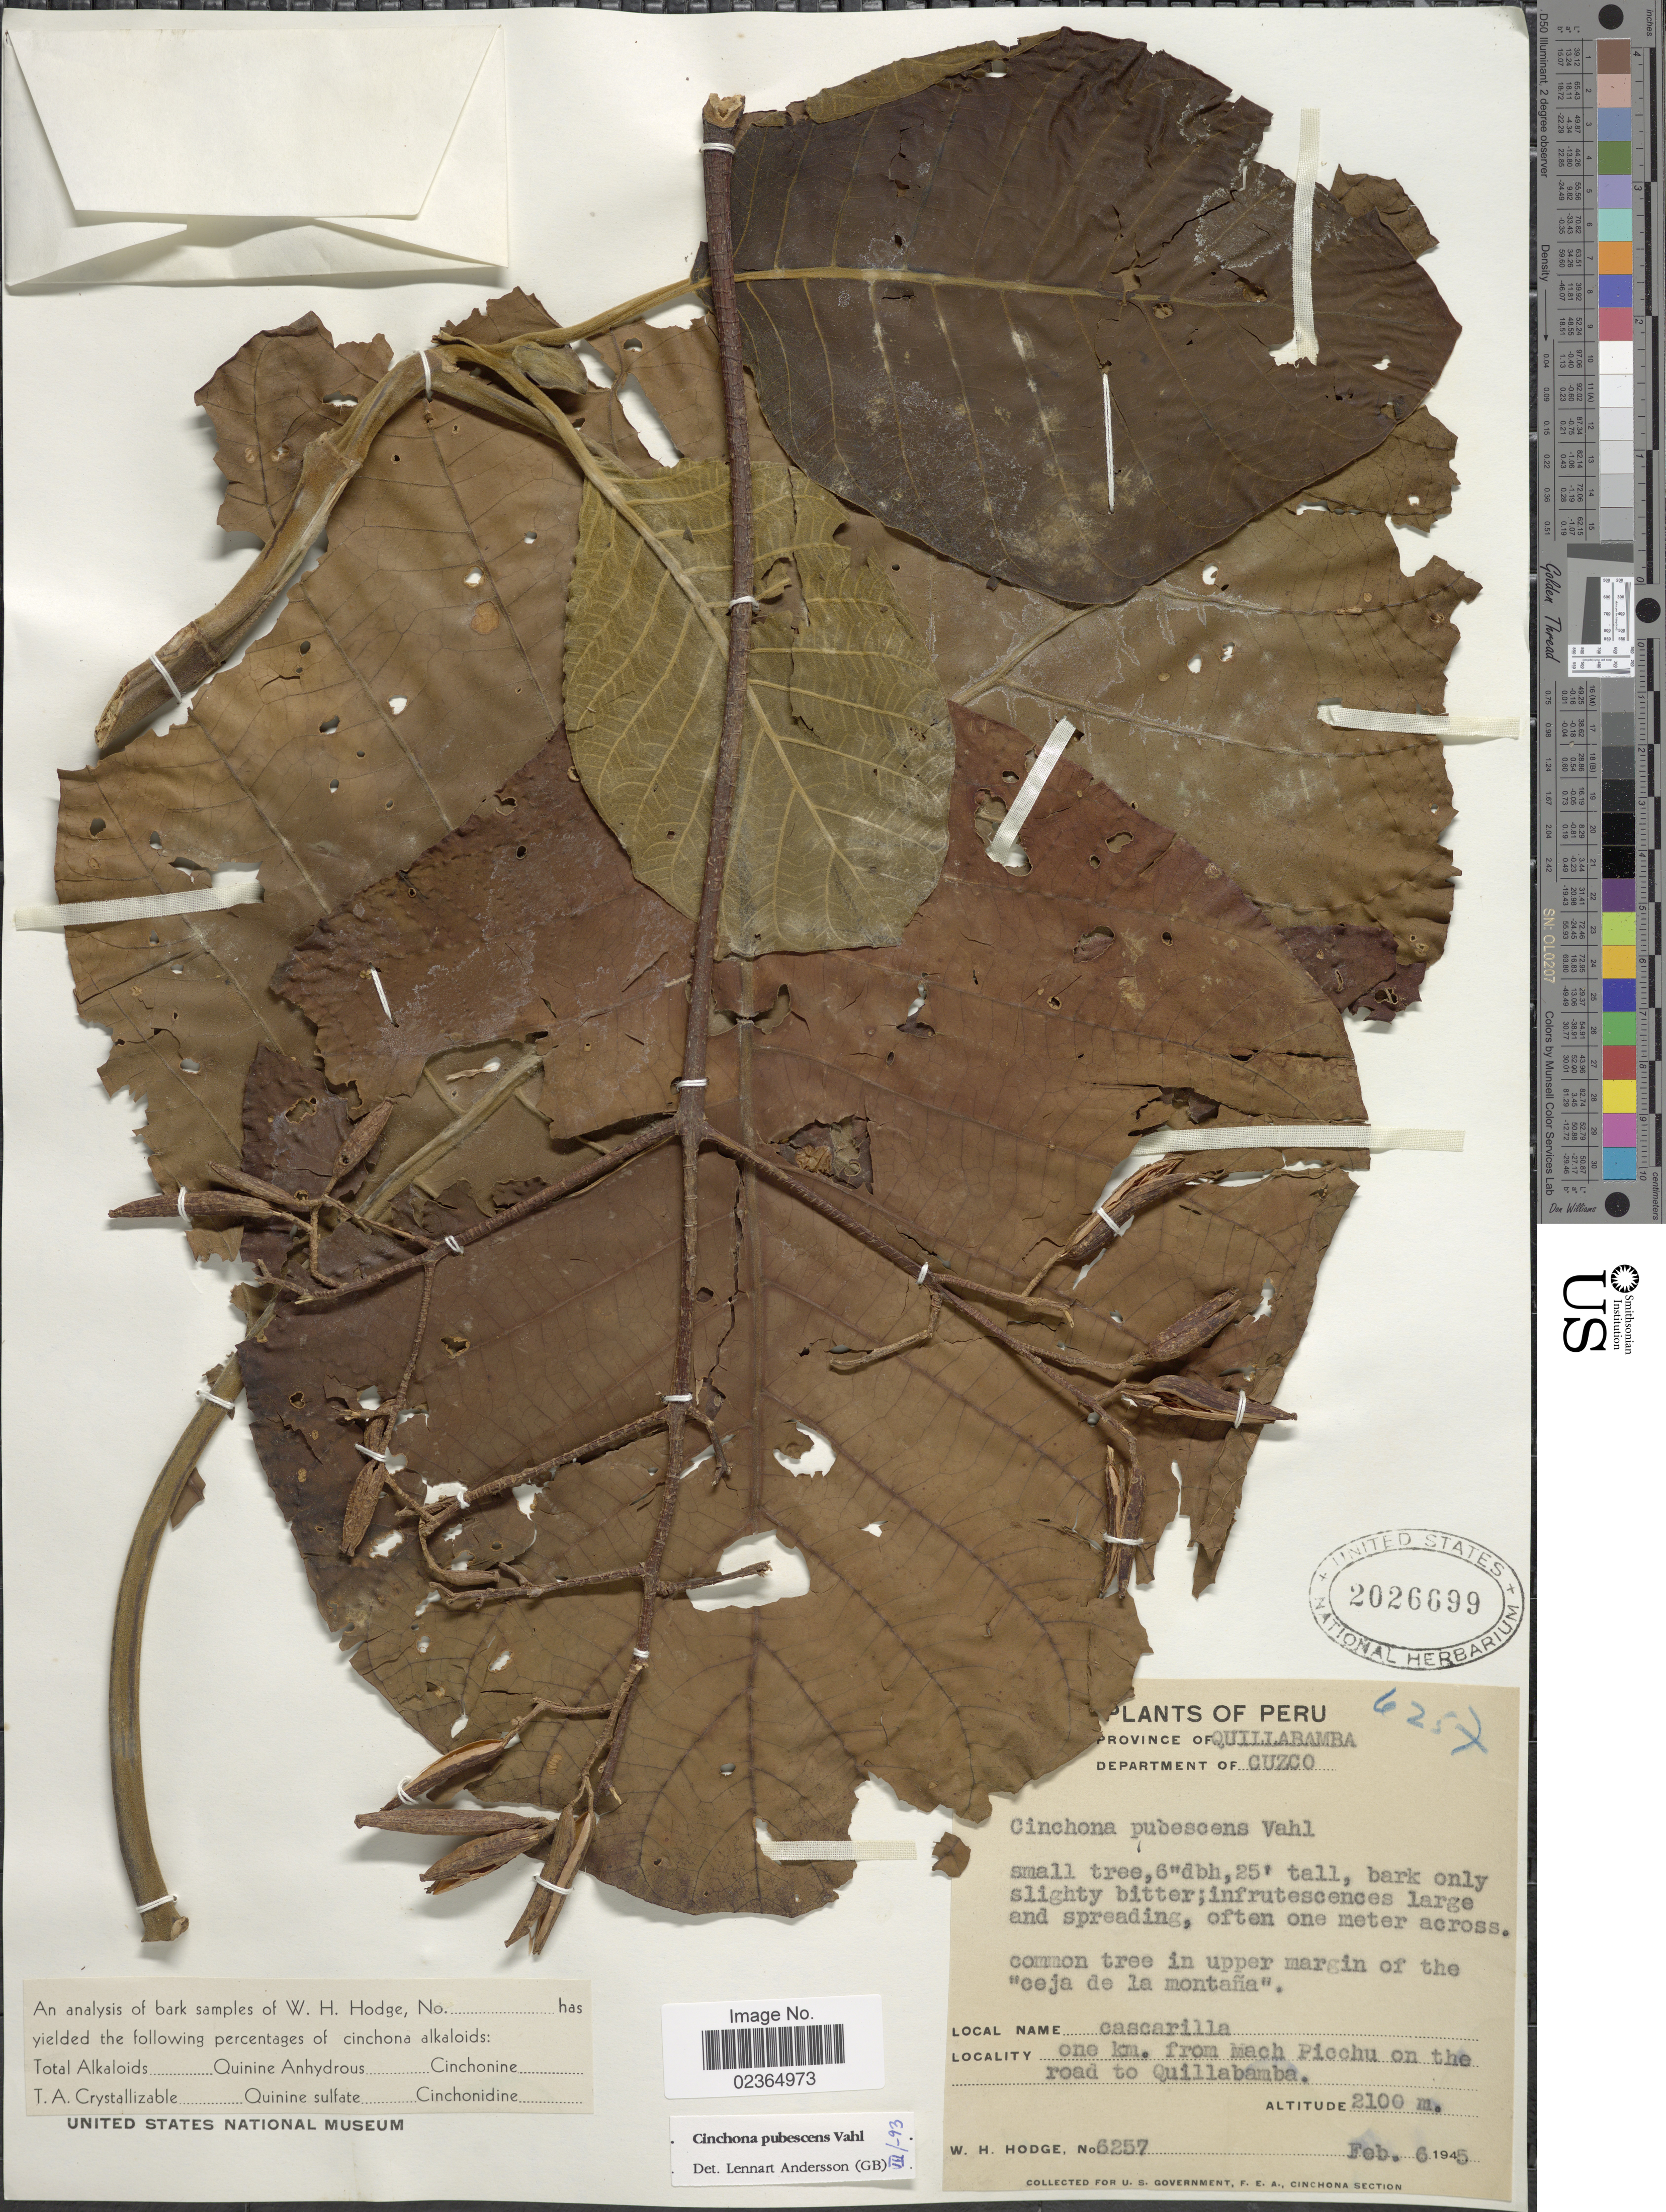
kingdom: Plantae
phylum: Tracheophyta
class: Magnoliopsida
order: Gentianales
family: Rubiaceae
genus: Cinchona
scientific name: Cinchona pubescens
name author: Vahl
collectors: W. Hodge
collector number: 6257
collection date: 1945-02-06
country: Peru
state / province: Cusco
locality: Province of Quillabamba. one km. from Mach Picchu on the road to Quillabamba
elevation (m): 2100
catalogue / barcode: US 2026699